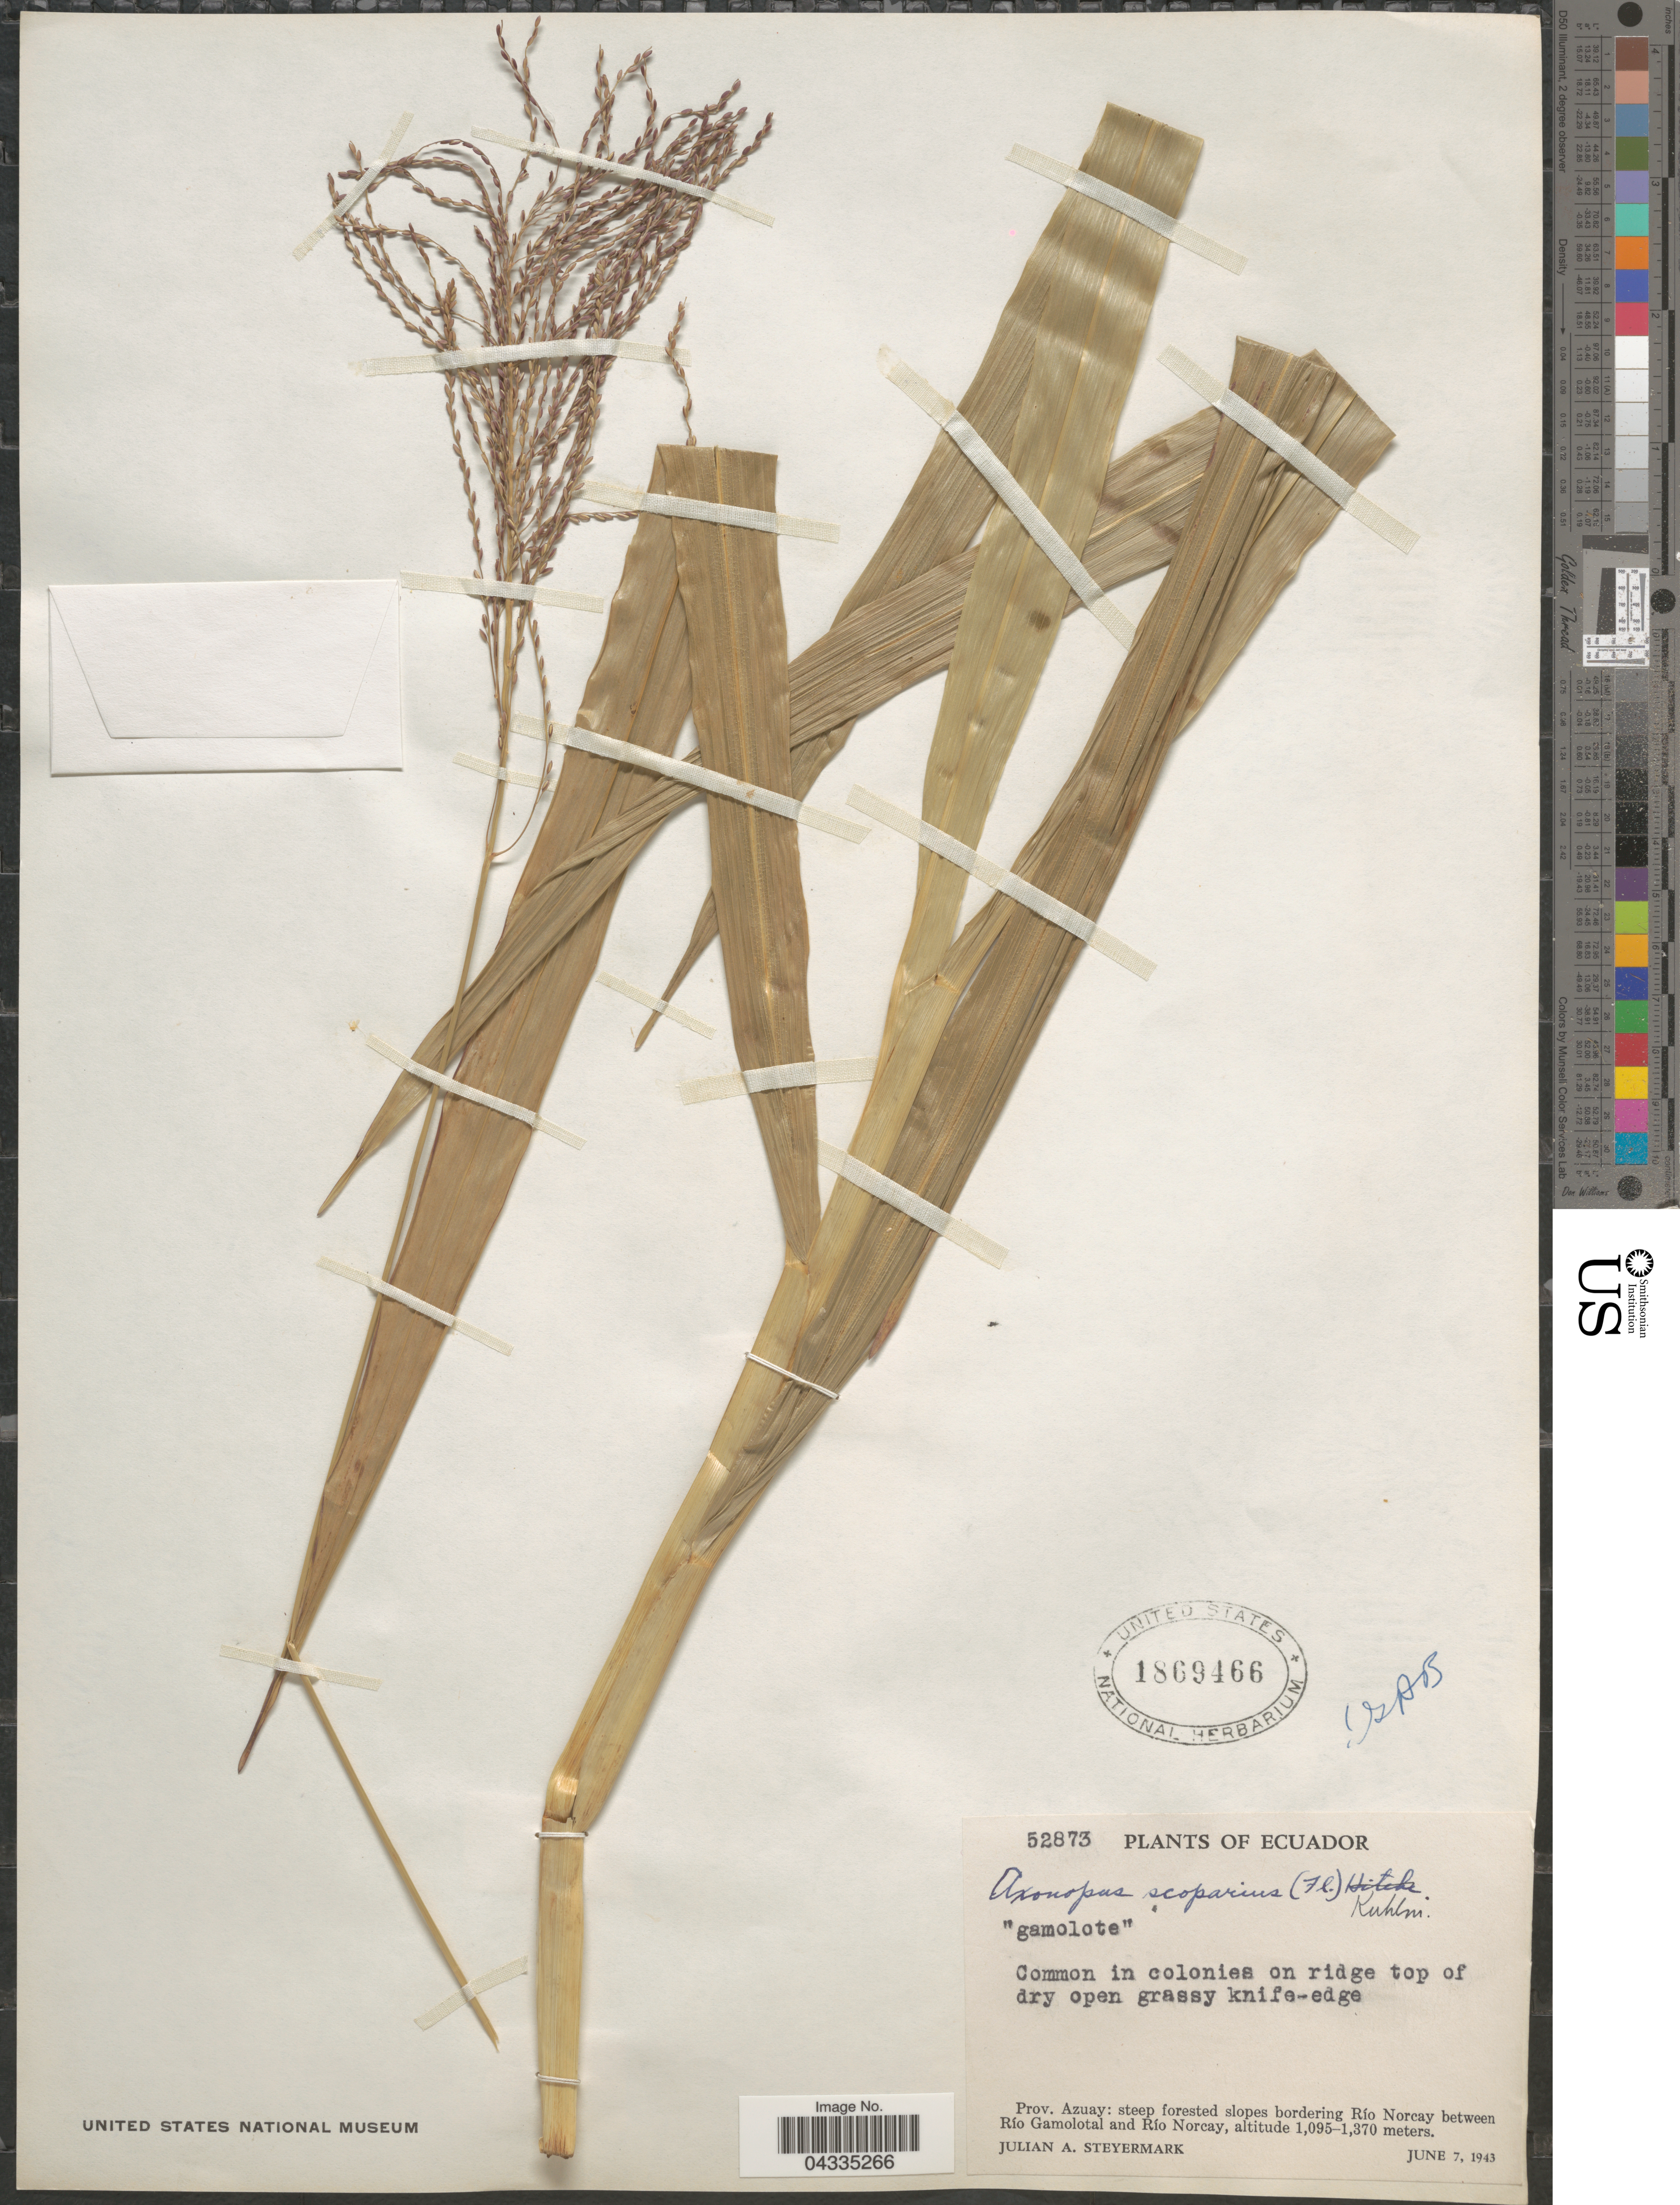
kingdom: Plantae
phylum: Tracheophyta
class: Liliopsida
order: Poales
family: Poaceae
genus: Axonopus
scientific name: Axonopus scoparius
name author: (Flüggé) Kuhlm.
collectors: J. Steyermark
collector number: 52873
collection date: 1943-06-07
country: Ecuador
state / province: Azuay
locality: Common in colonies on ridge top of dry open grassy knife-edge. Steep forested slopes bordering Río Norcay between Río Gamolotal and Río Norcay.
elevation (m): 1095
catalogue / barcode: US 1869466